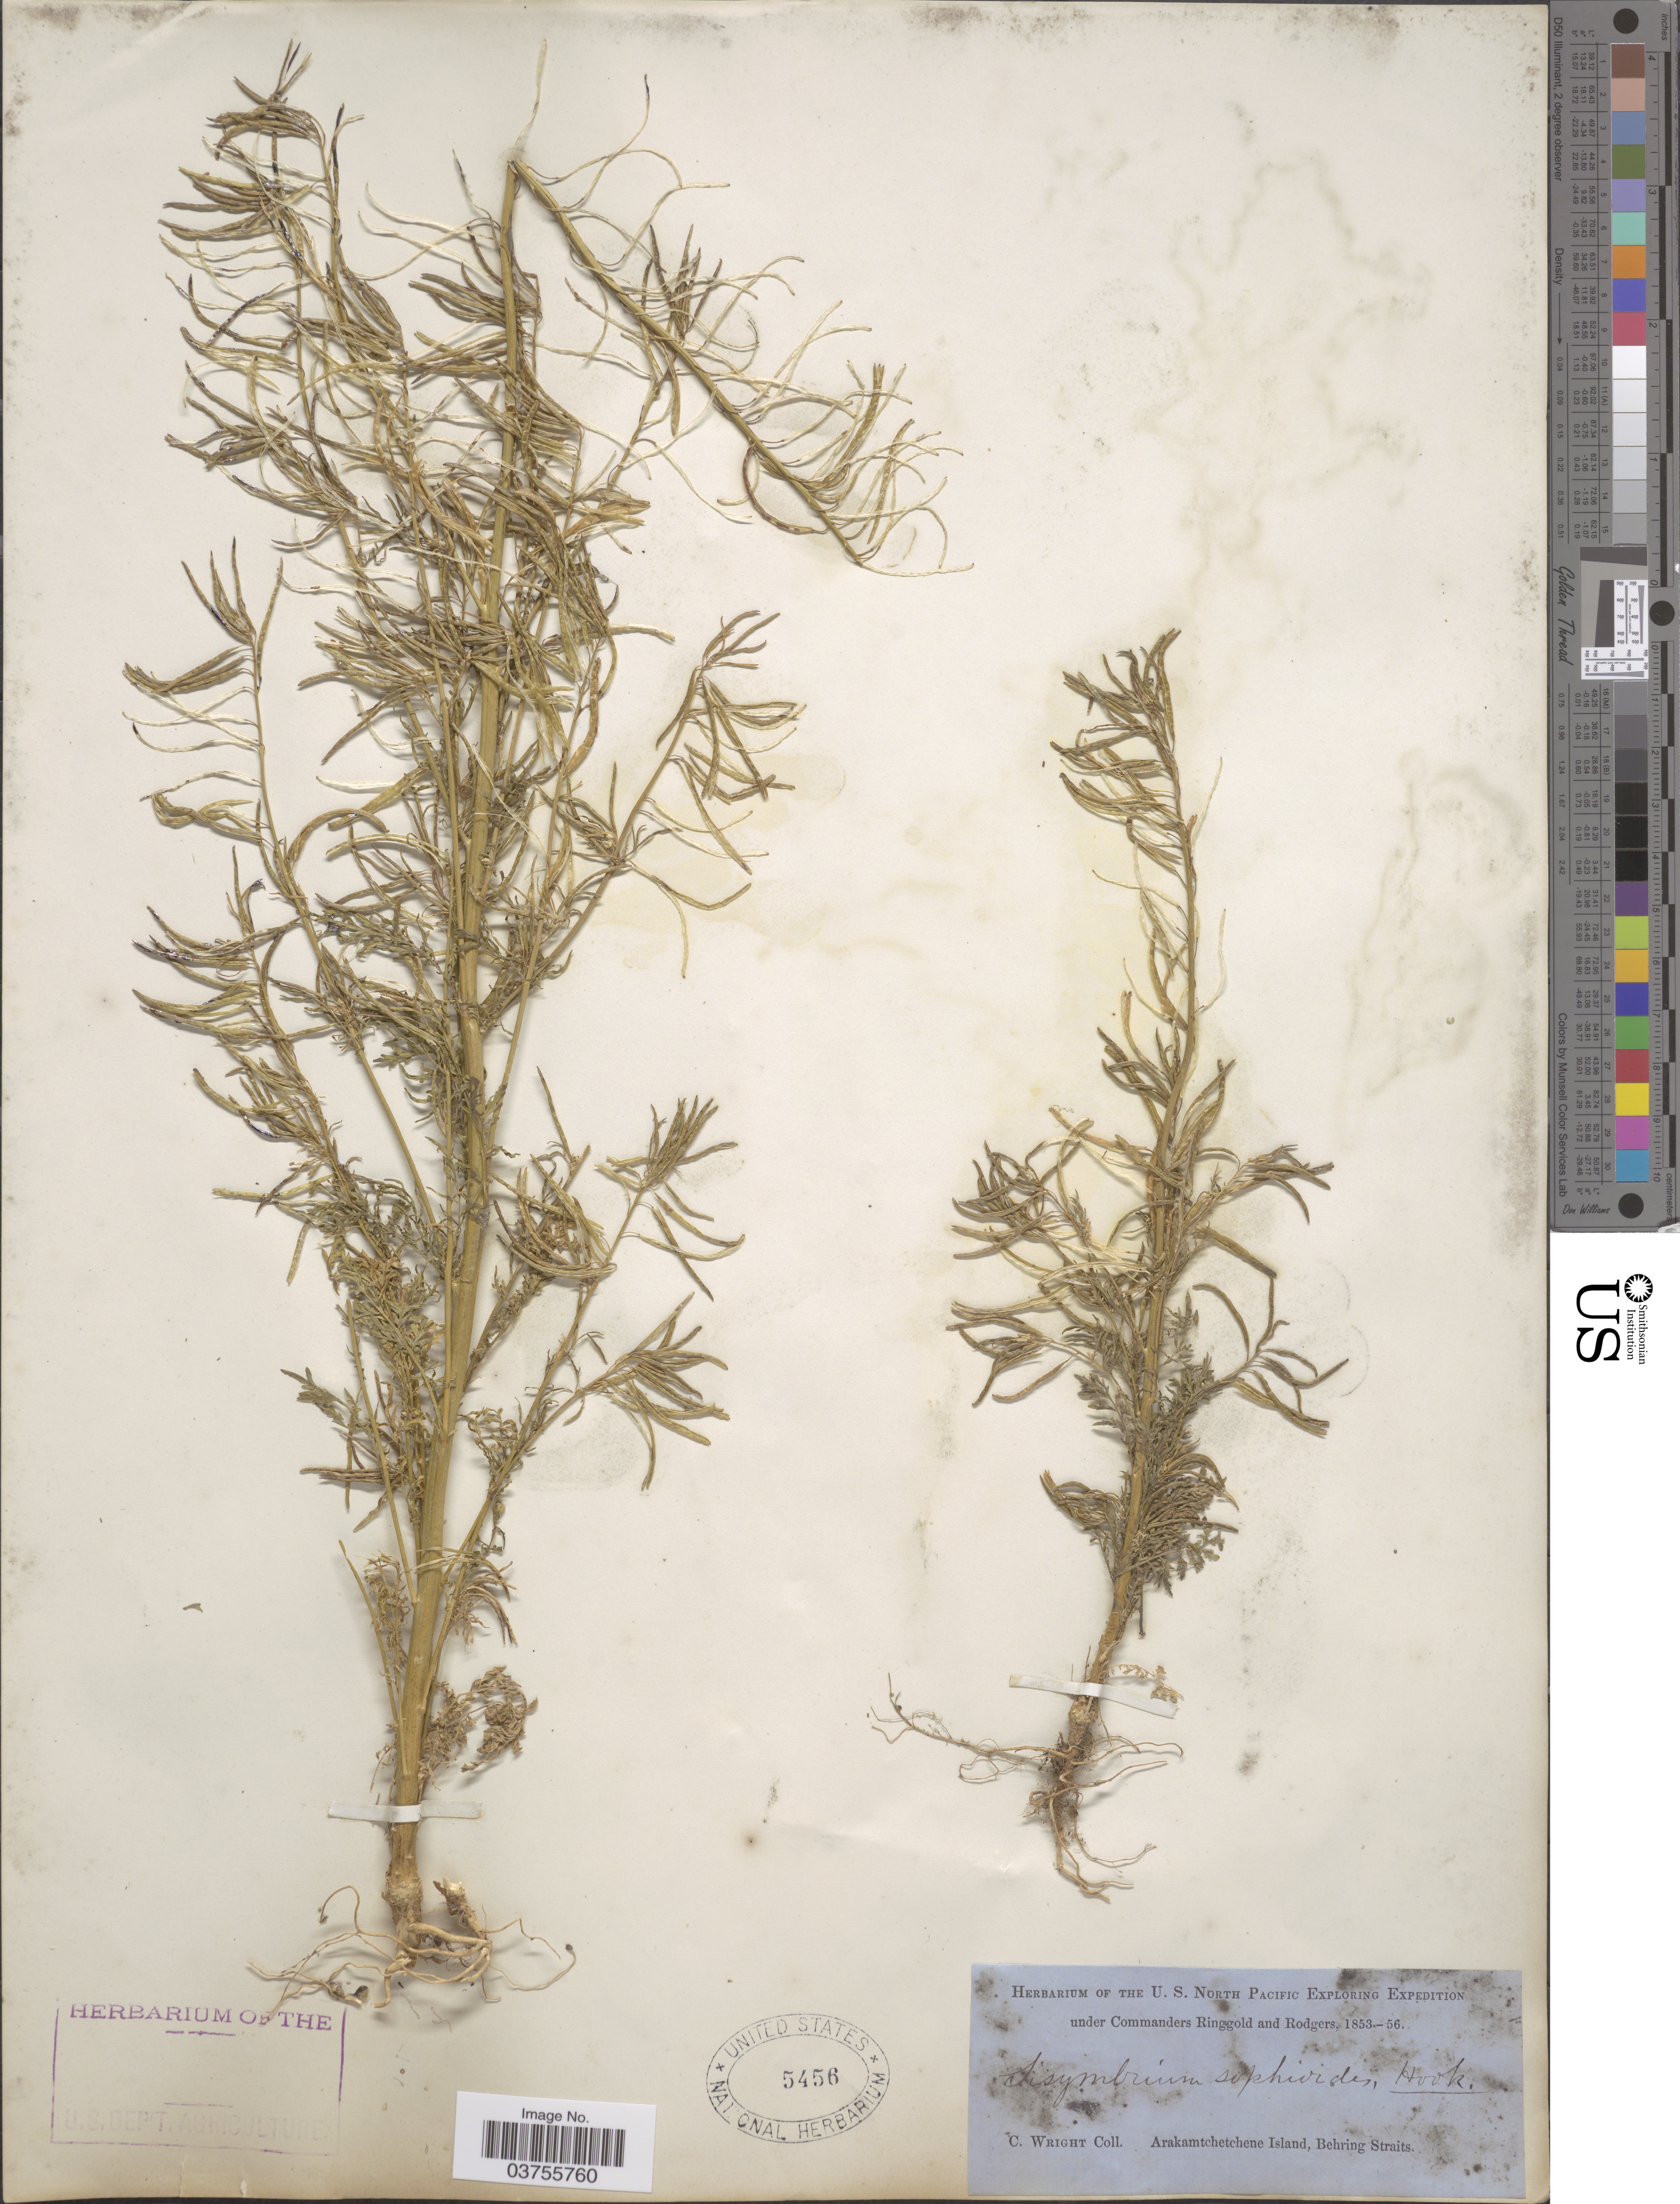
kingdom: Plantae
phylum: Tracheophyta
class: Magnoliopsida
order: Brassicales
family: Brassicaceae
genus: Sophia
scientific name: Sophia sophioides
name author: (Fisch. ex Hook.) A. Heller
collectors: C. Wright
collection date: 1853/1856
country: Russian Federation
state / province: Chukotka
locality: Arakamtchetchene Island, Behring Straits.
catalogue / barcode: US 5456